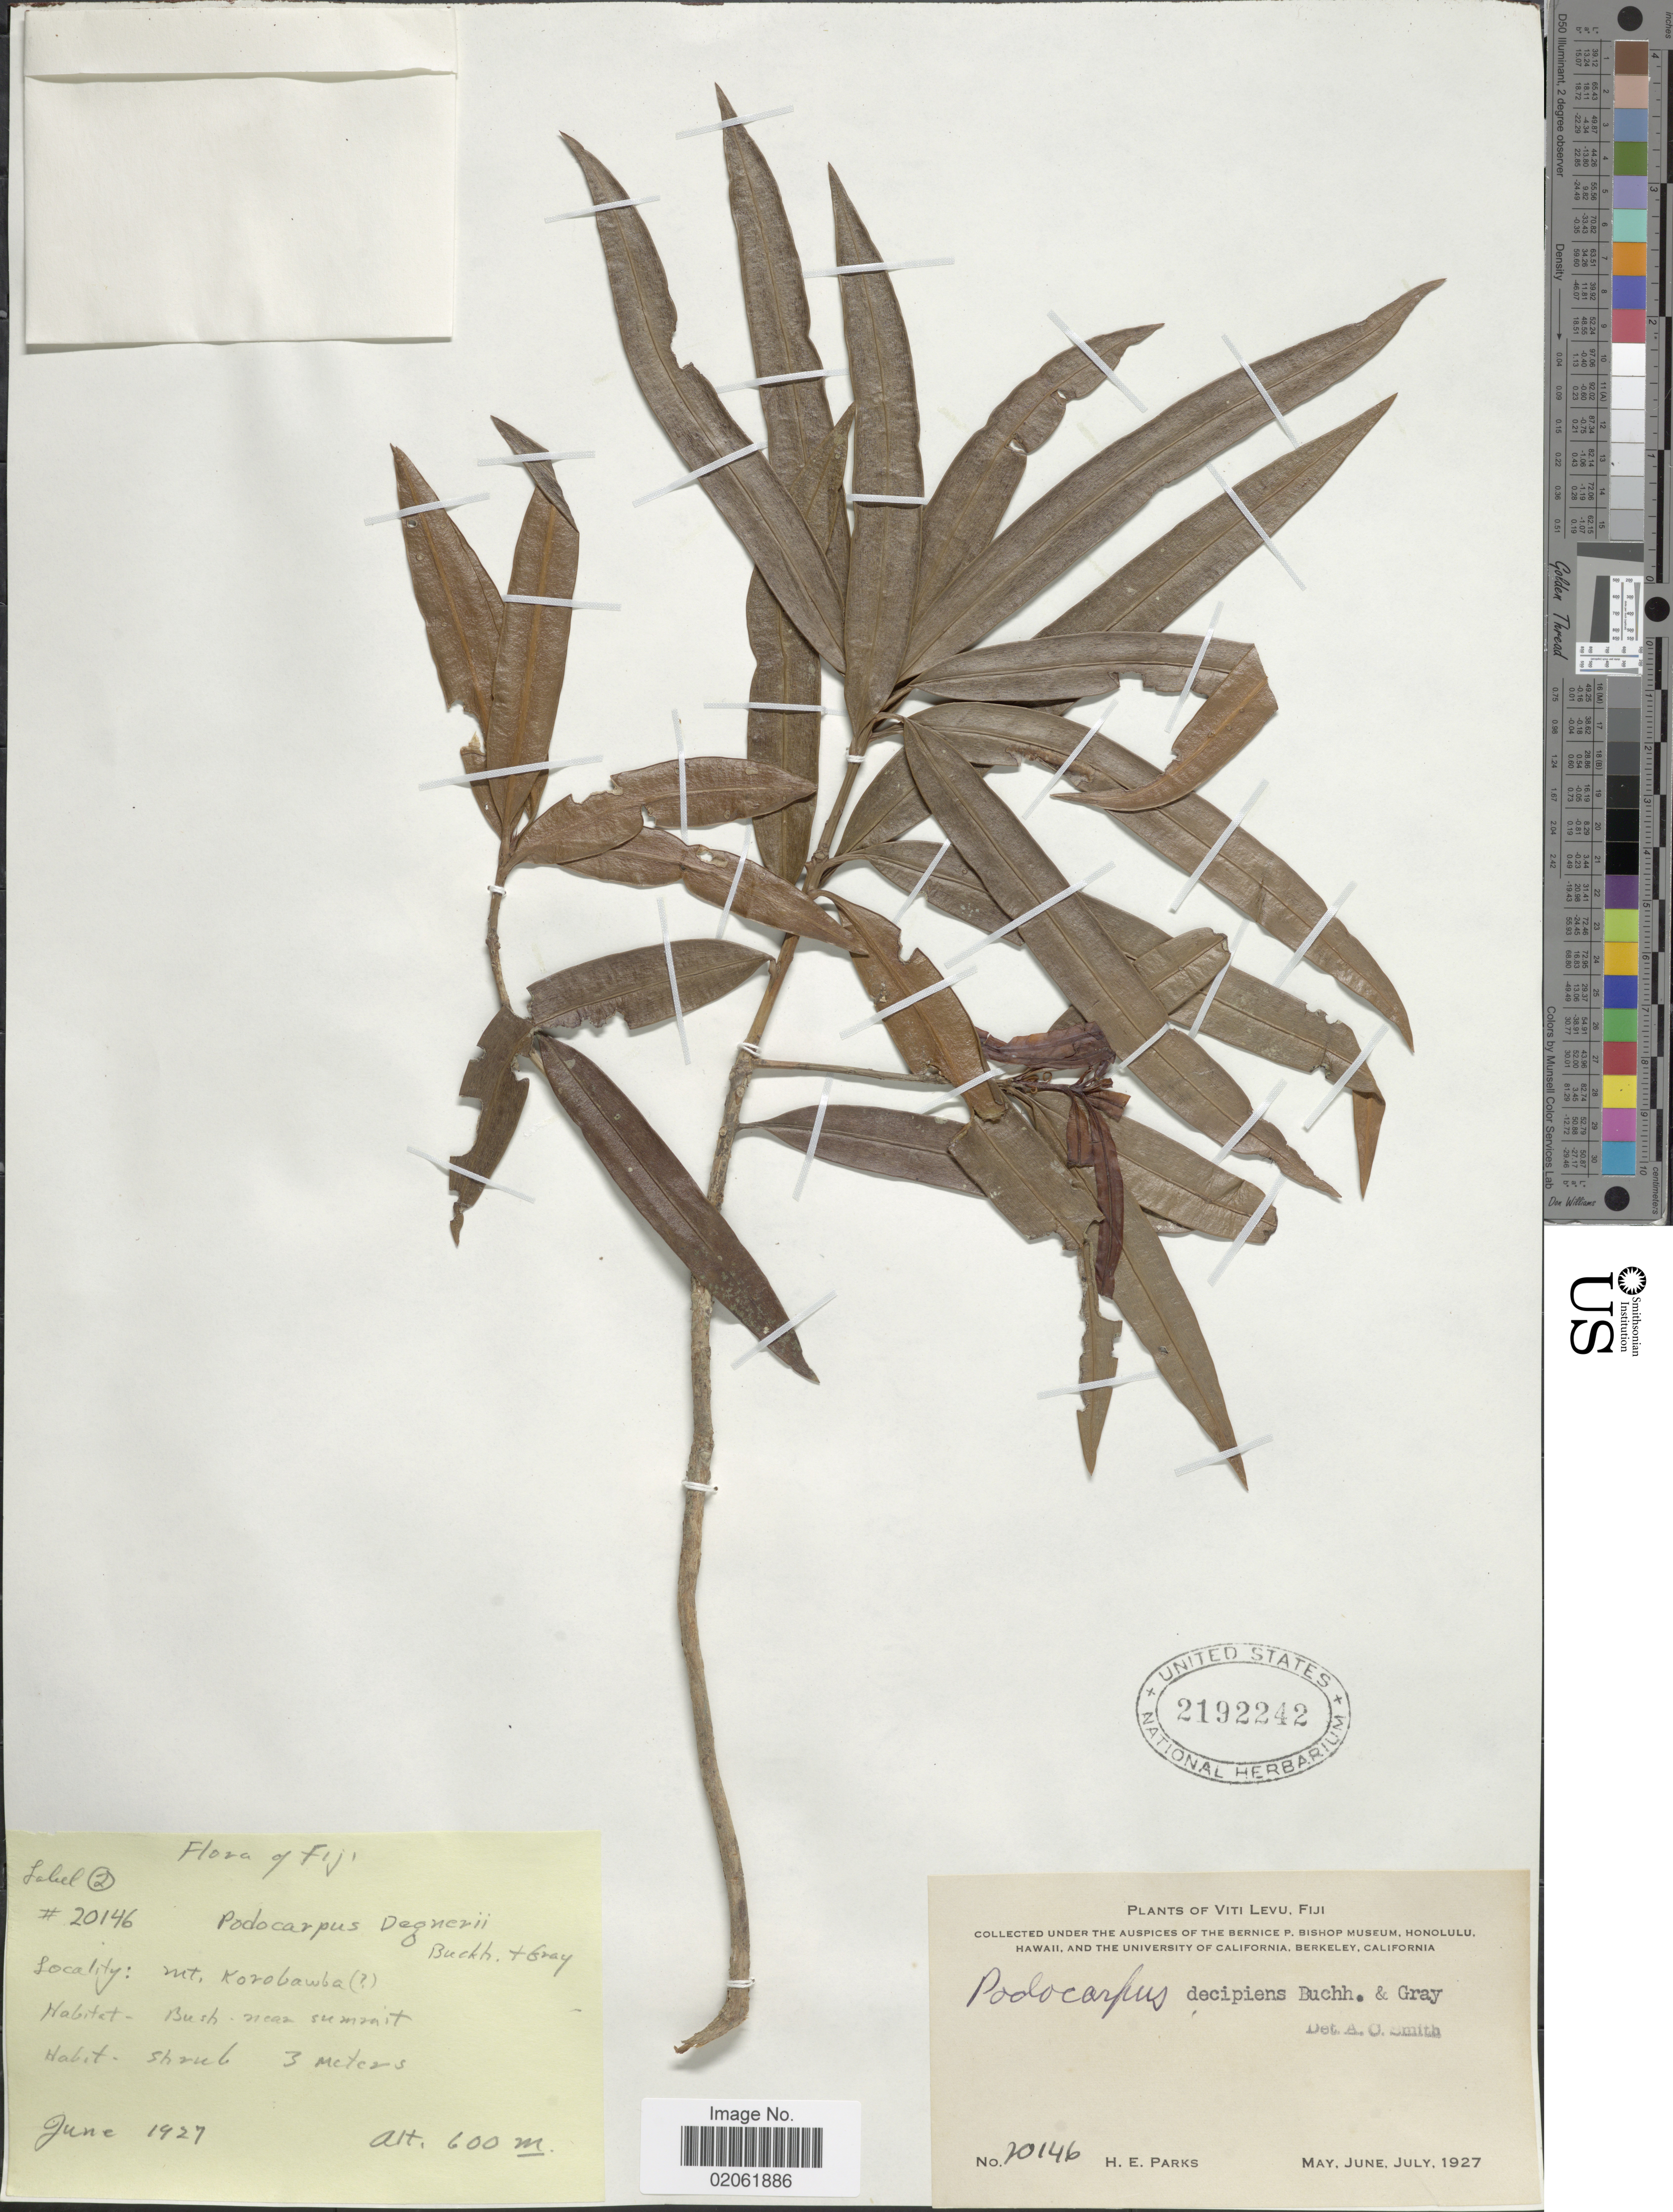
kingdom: Plantae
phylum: Tracheophyta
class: Pinopsida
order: Pinales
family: Podocarpaceae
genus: Podocarpus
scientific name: Podocarpus decipiens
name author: N.E. Gray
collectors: H. E. Parks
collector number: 20146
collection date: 1927-06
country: Fiji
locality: Veti Levu, Fiji. Mt. Korobawba ( [unsure placement])m bush near summit.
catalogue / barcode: US 2192242